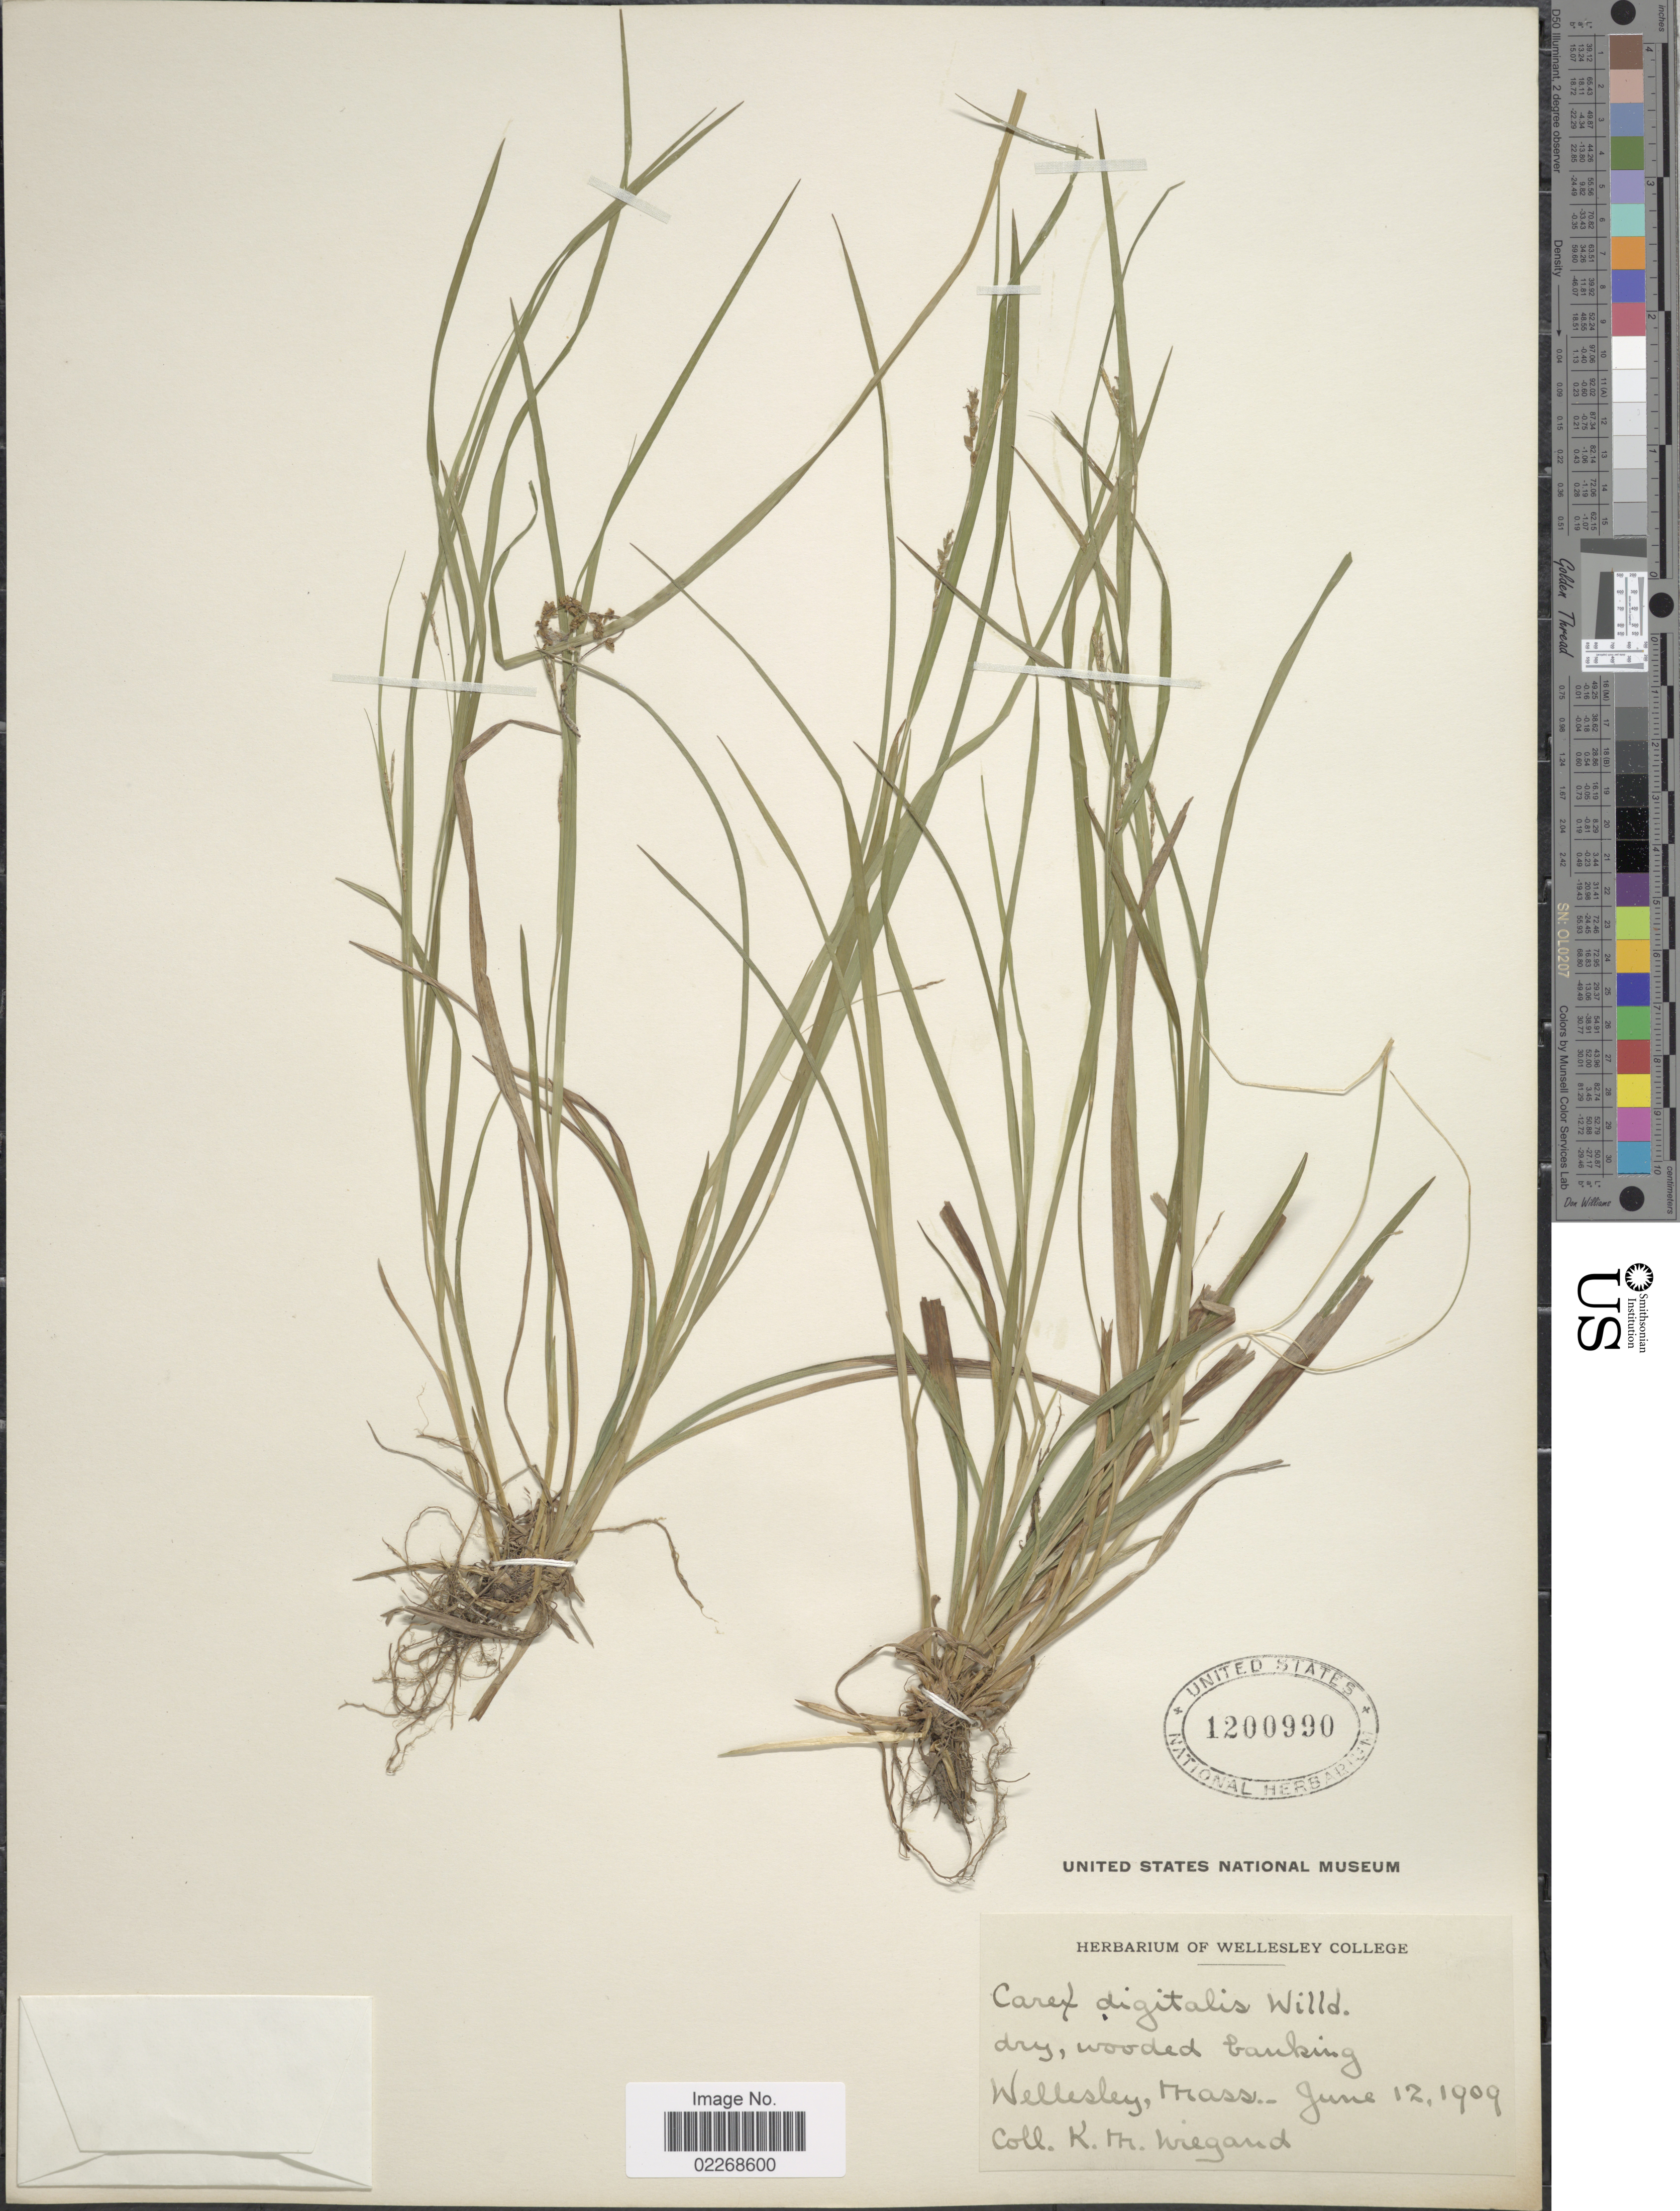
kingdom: Plantae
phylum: Tracheophyta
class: Liliopsida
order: Poales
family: Cyperaceae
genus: Carex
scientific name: Carex digitalis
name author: Willd.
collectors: K. M. Wiegand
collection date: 1909-06-12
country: United States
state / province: Massachusetts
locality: Dry, wooded banking, Wellesley.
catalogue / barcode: US 1200990